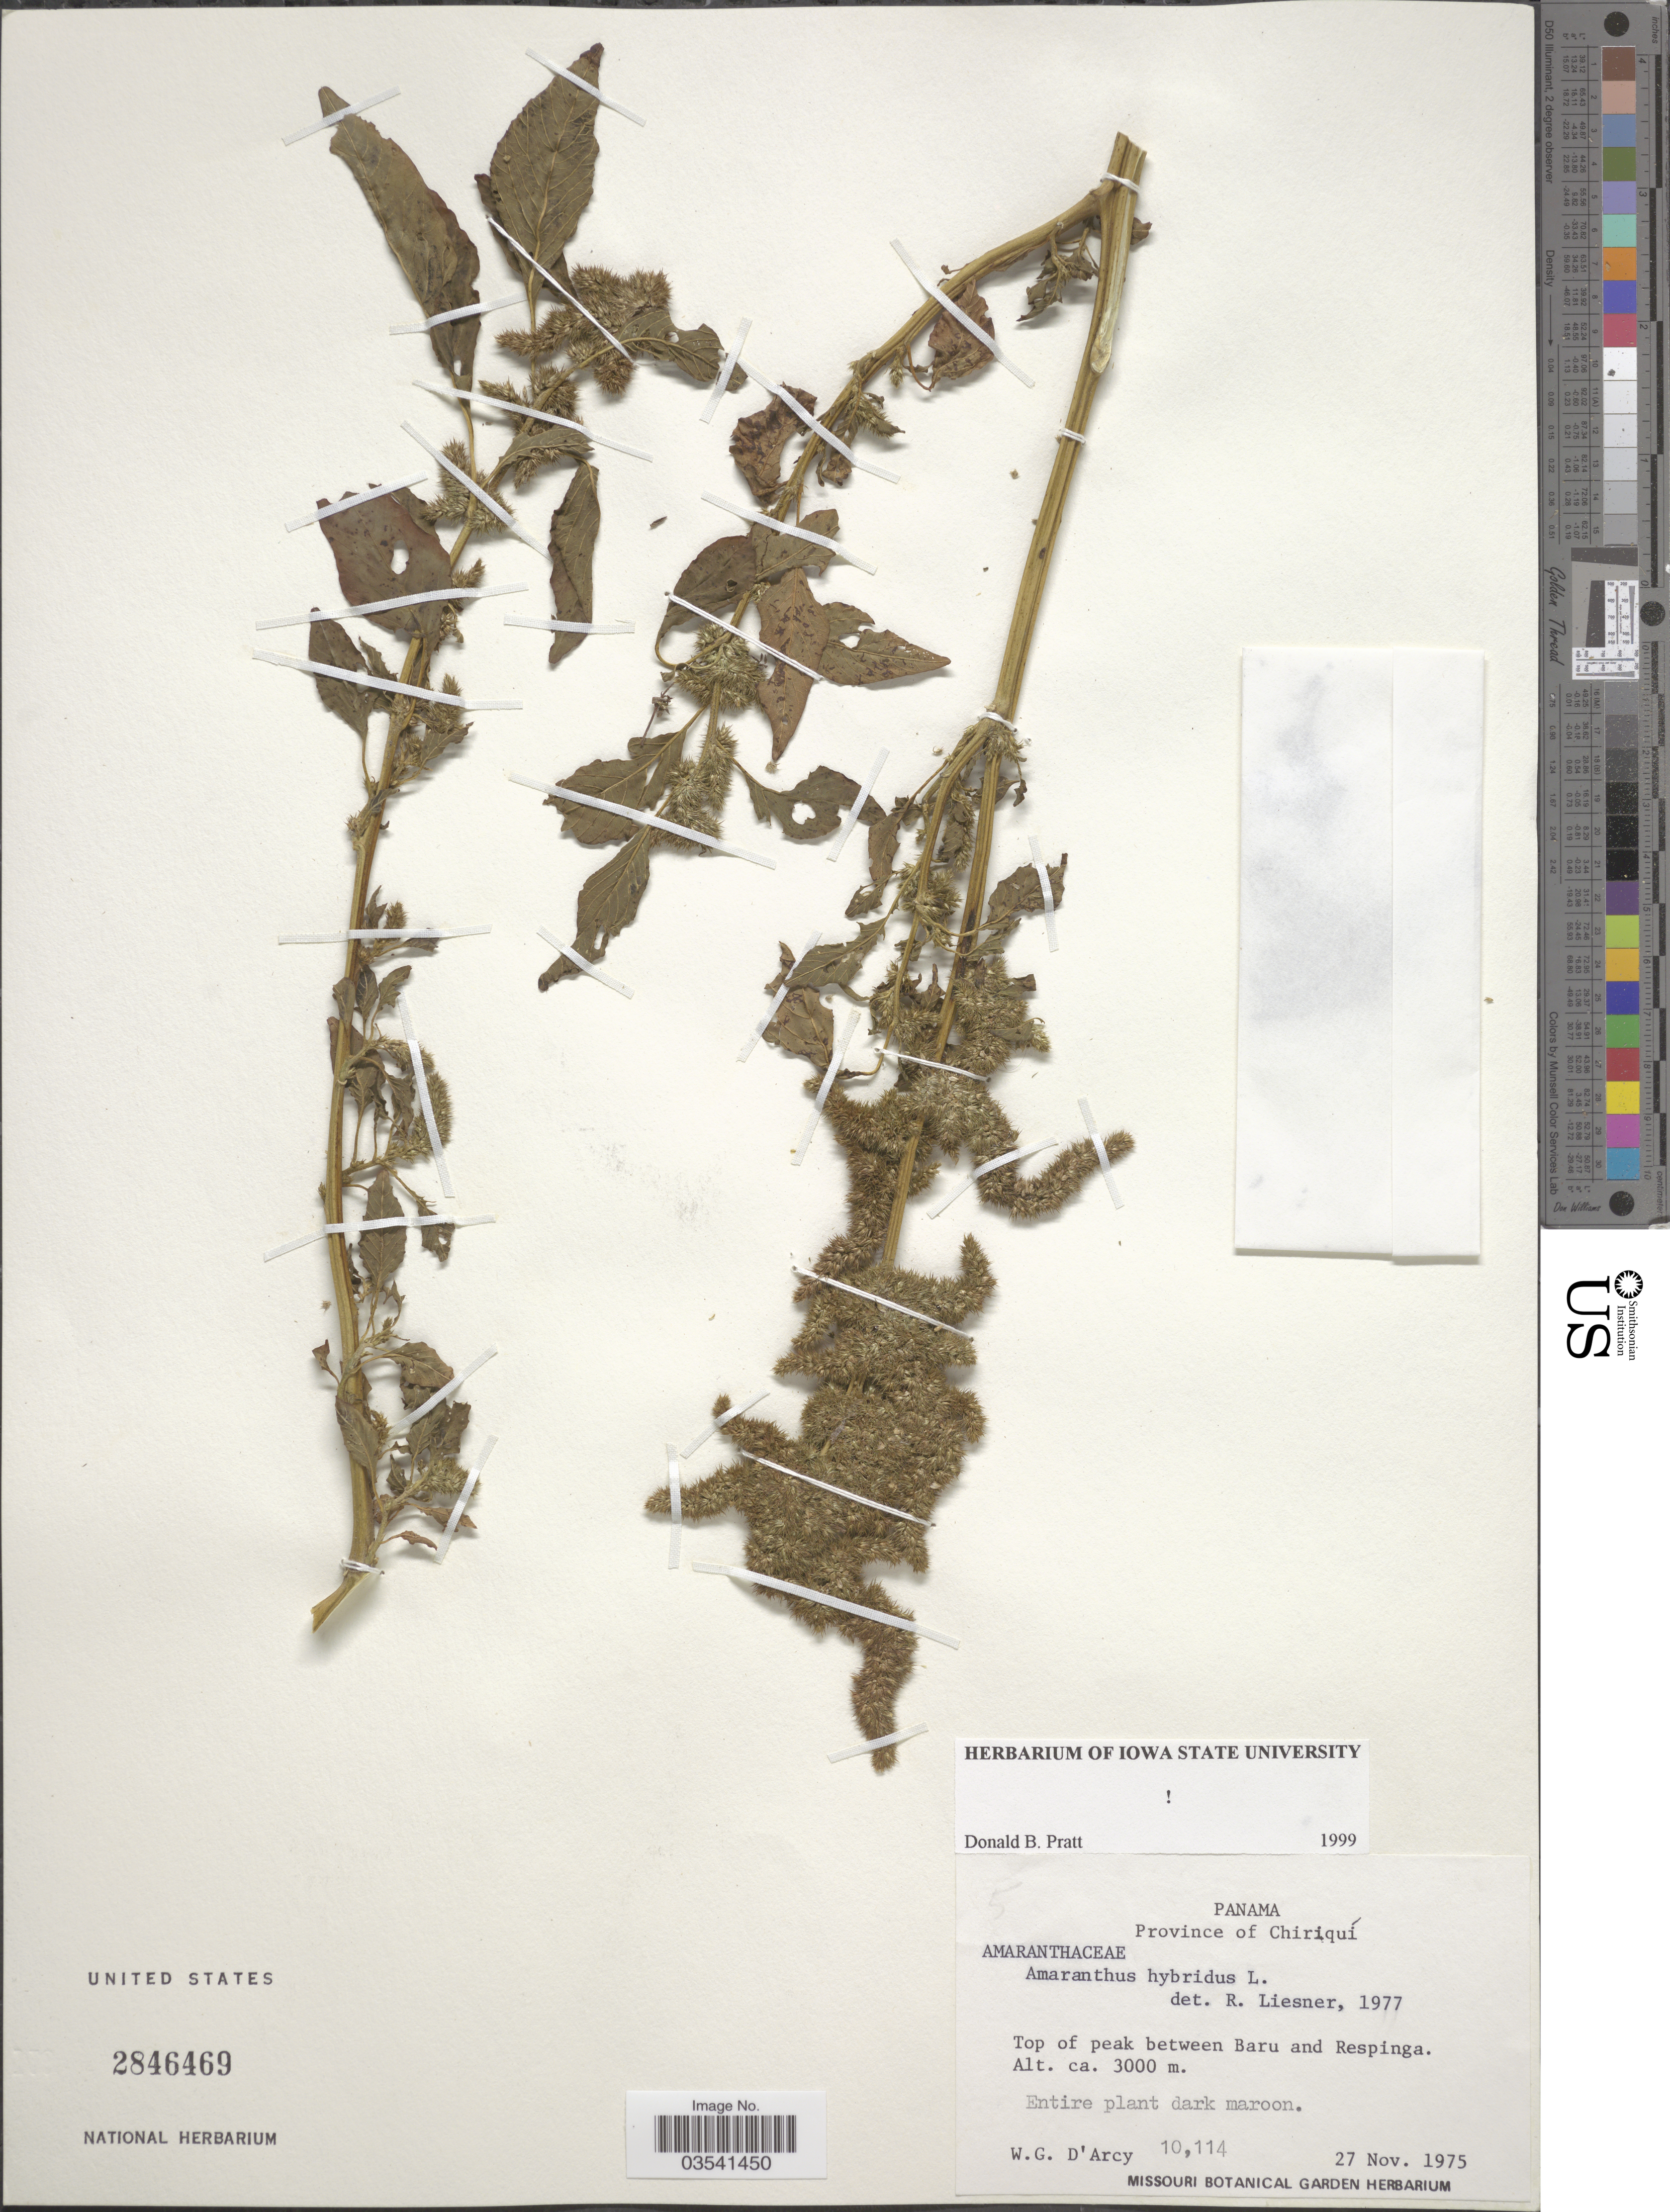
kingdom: Plantae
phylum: Tracheophyta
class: Magnoliopsida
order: Caryophyllales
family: Amaranthaceae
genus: Amaranthus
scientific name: Amaranthus hybridus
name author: L.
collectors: W. G. D'Arcy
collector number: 10114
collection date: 1975-11-27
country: Panama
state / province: Chiriqui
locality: Top of peak between Baru and Respinga.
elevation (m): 3000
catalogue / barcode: US 2846469